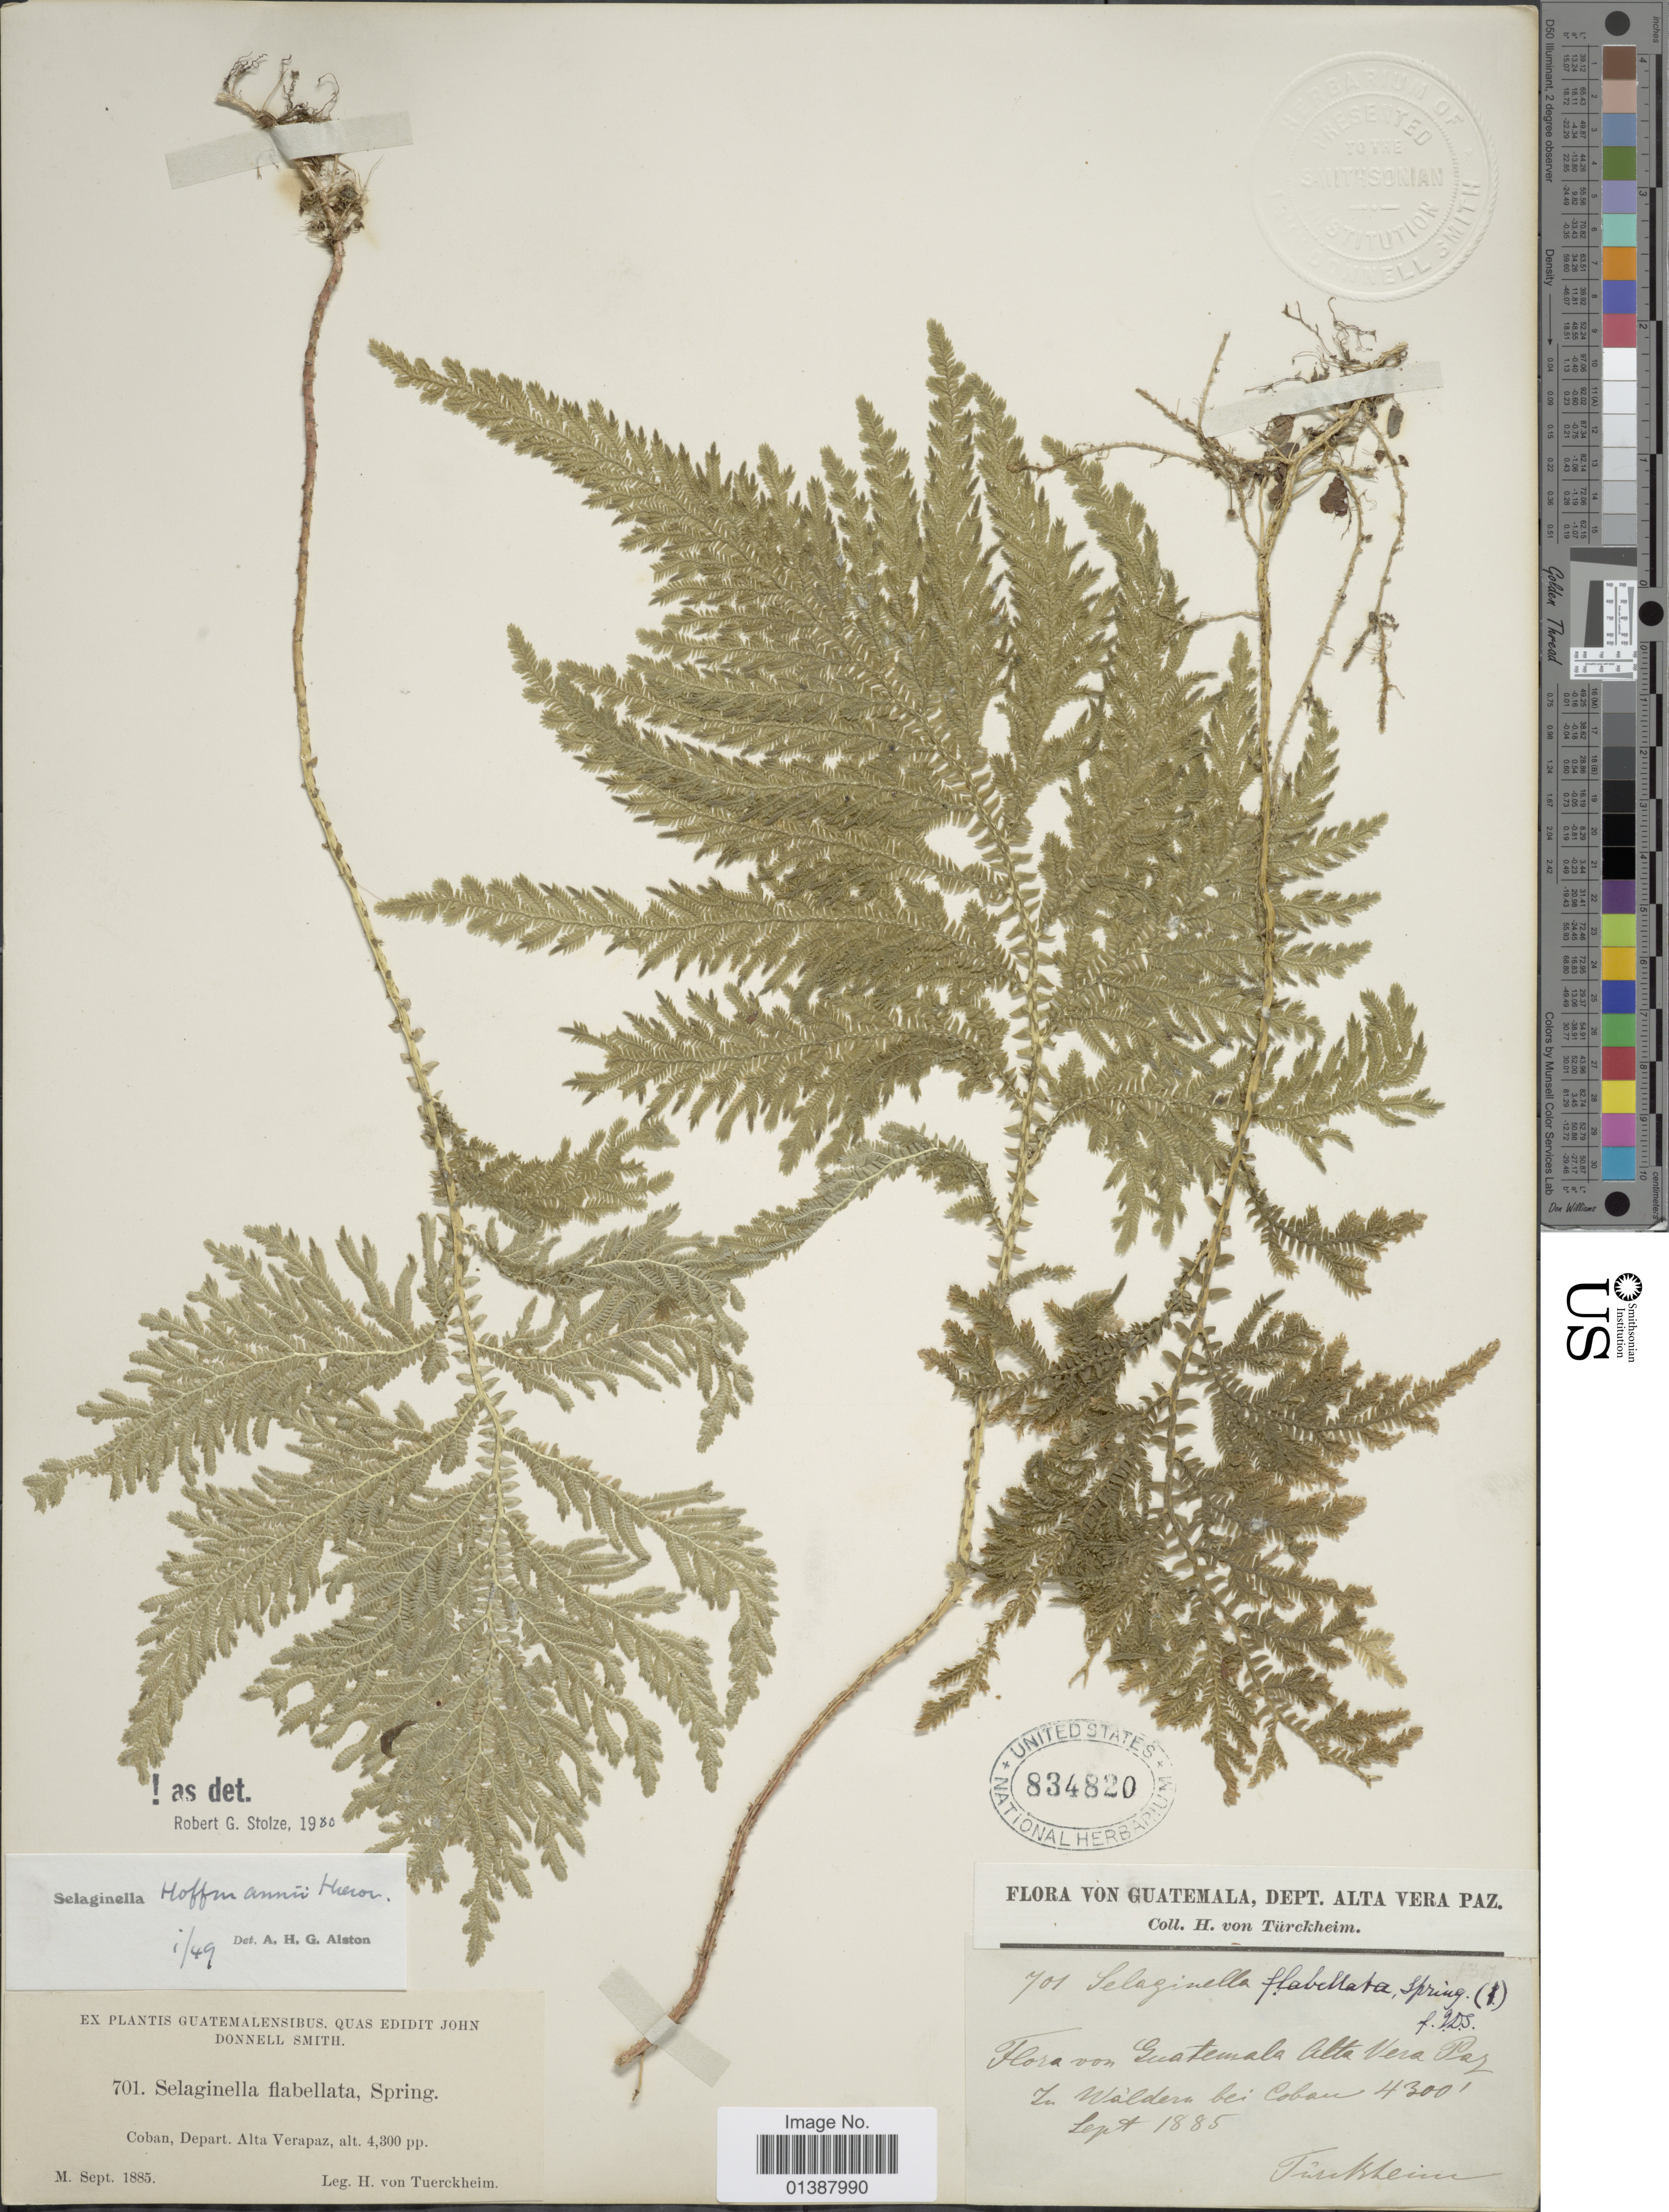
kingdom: Plantae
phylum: Tracheophyta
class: Lycopodiopsida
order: Selaginellales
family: Selaginellaceae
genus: Selaginella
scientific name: Selaginella hoffmannii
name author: Hieron.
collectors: H. von Tuerckheim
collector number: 701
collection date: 1885-09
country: Guatemala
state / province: Alta Verapaz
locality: Coban, Depart Alta Verpaz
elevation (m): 1311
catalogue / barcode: US 834820